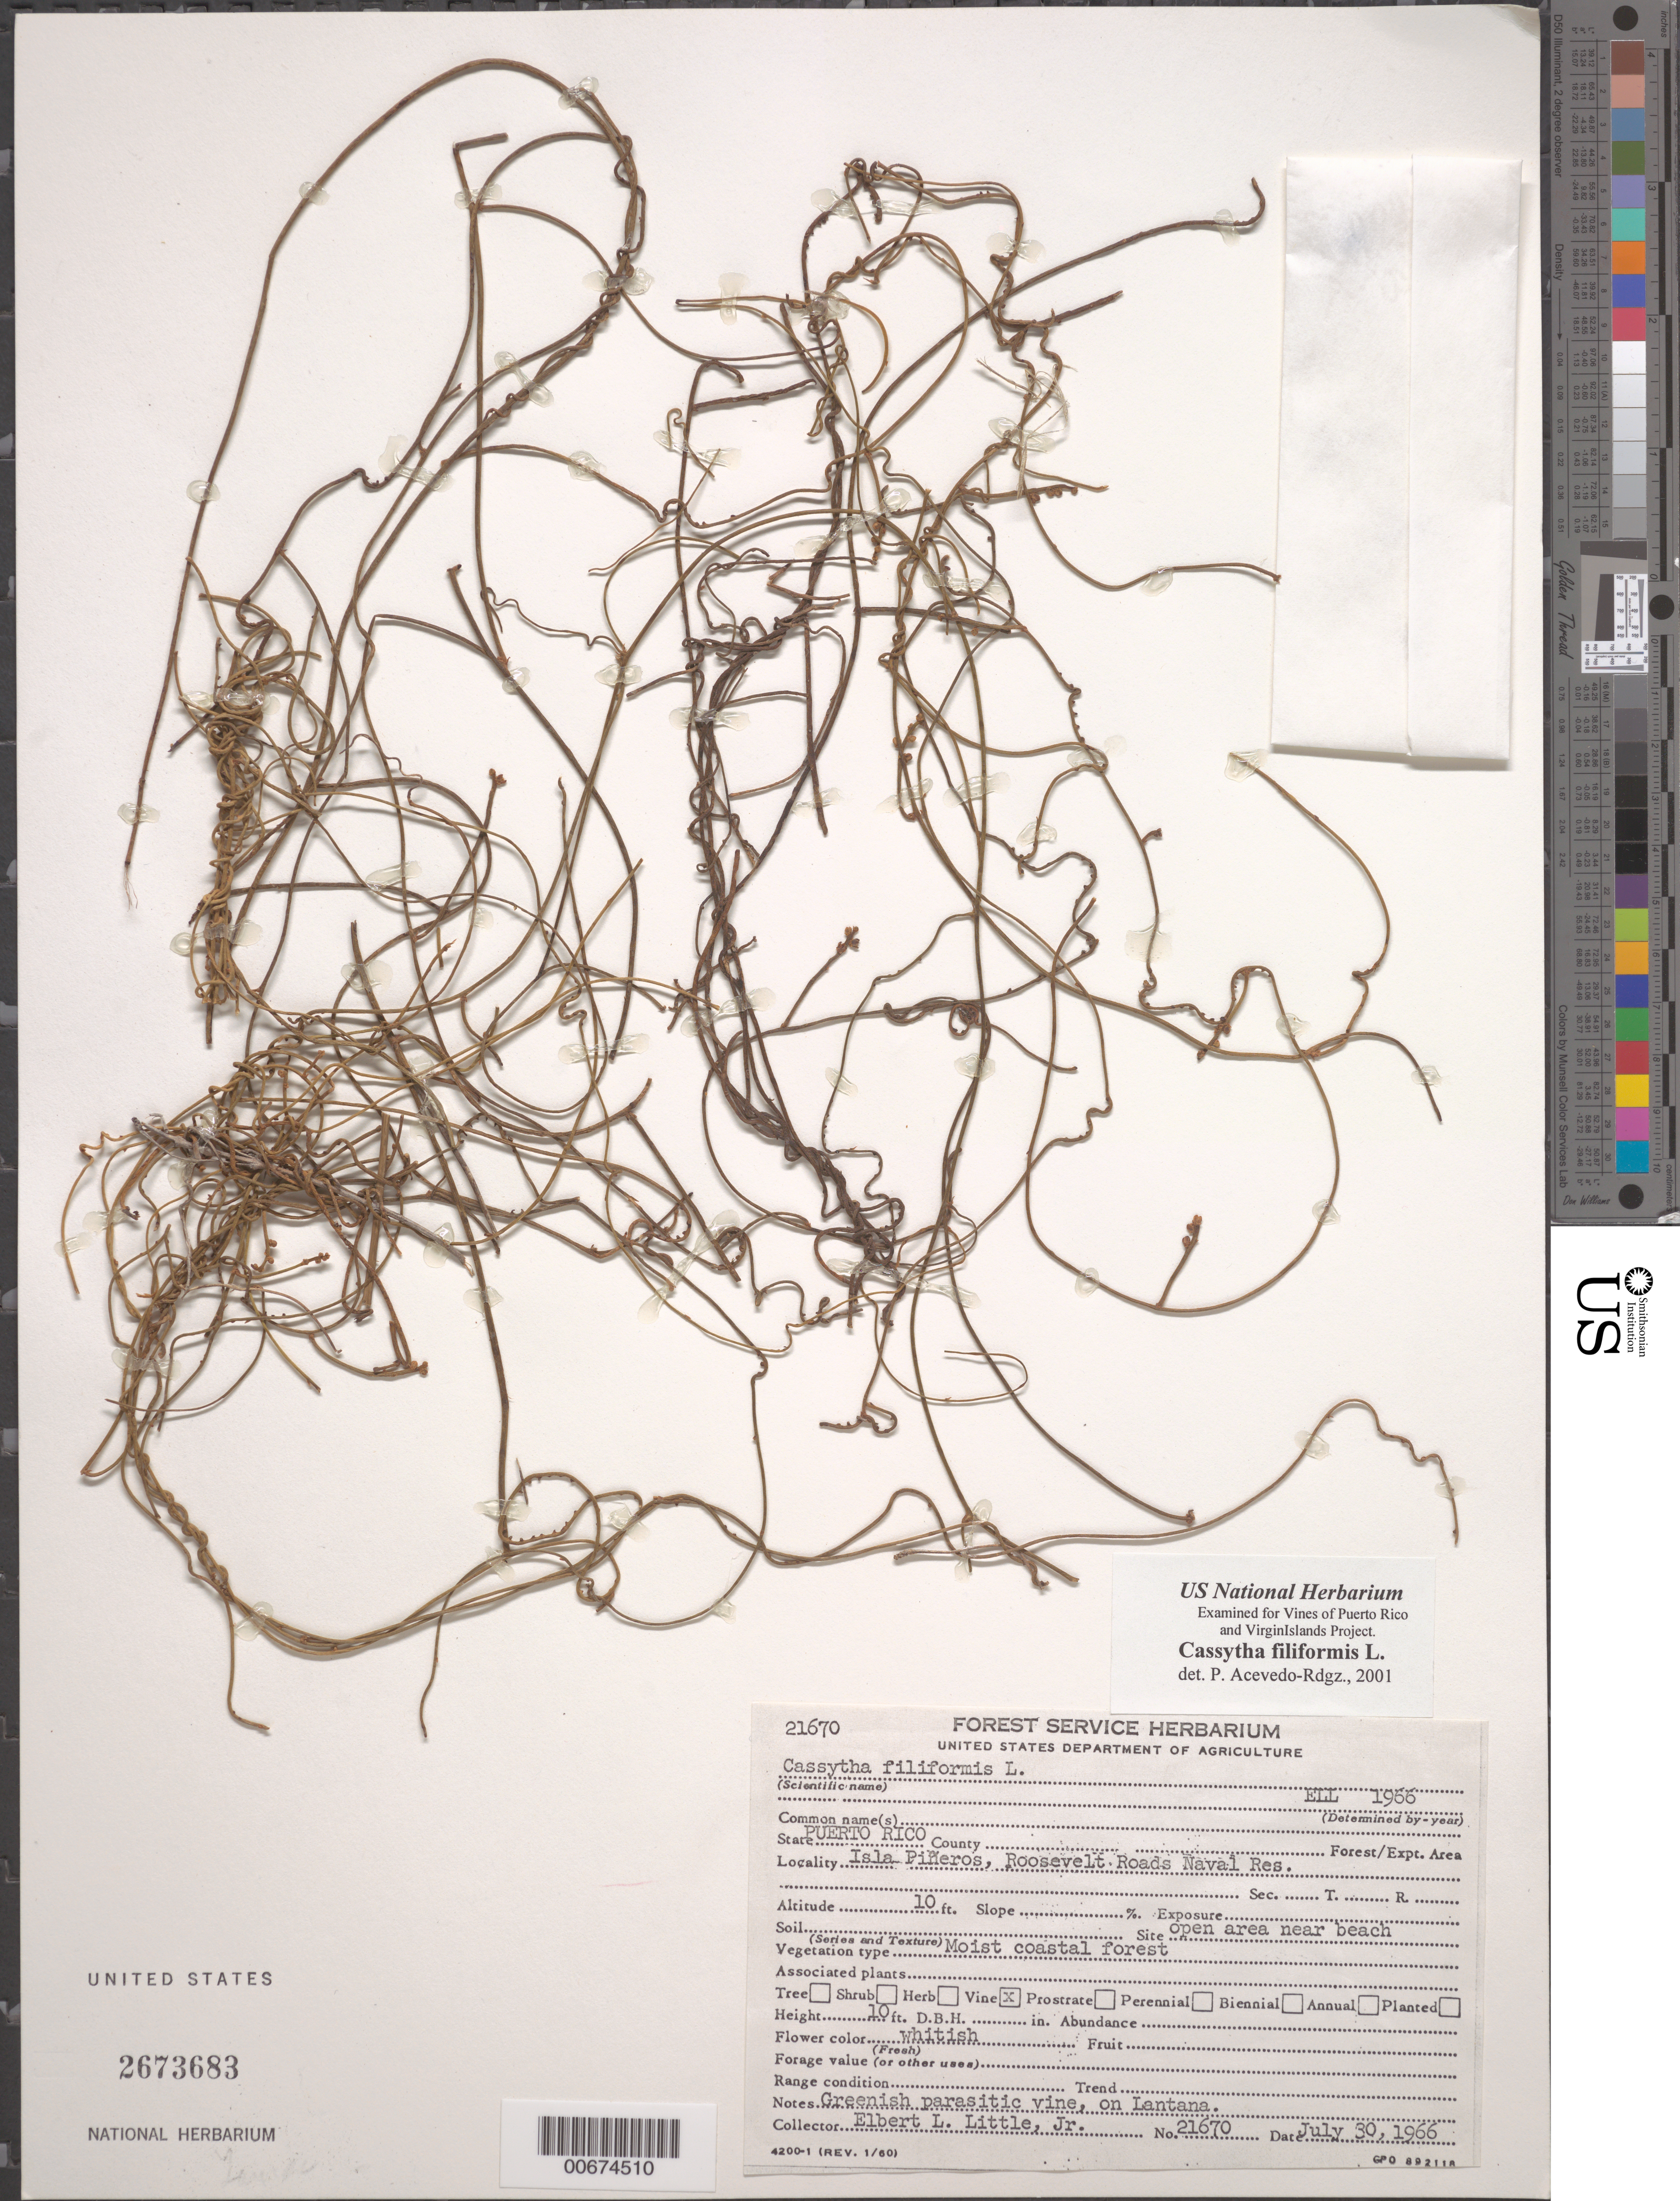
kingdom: Plantae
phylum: Tracheophyta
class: Magnoliopsida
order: Laurales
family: Lauraceae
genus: Cassytha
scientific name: Cassytha filiformis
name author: L.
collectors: E. L. Little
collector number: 21670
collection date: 1966-07-30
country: Puerto Rico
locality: Isla Piñeros, Roosevelt Roads Naval Res.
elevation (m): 3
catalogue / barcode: US 2673683